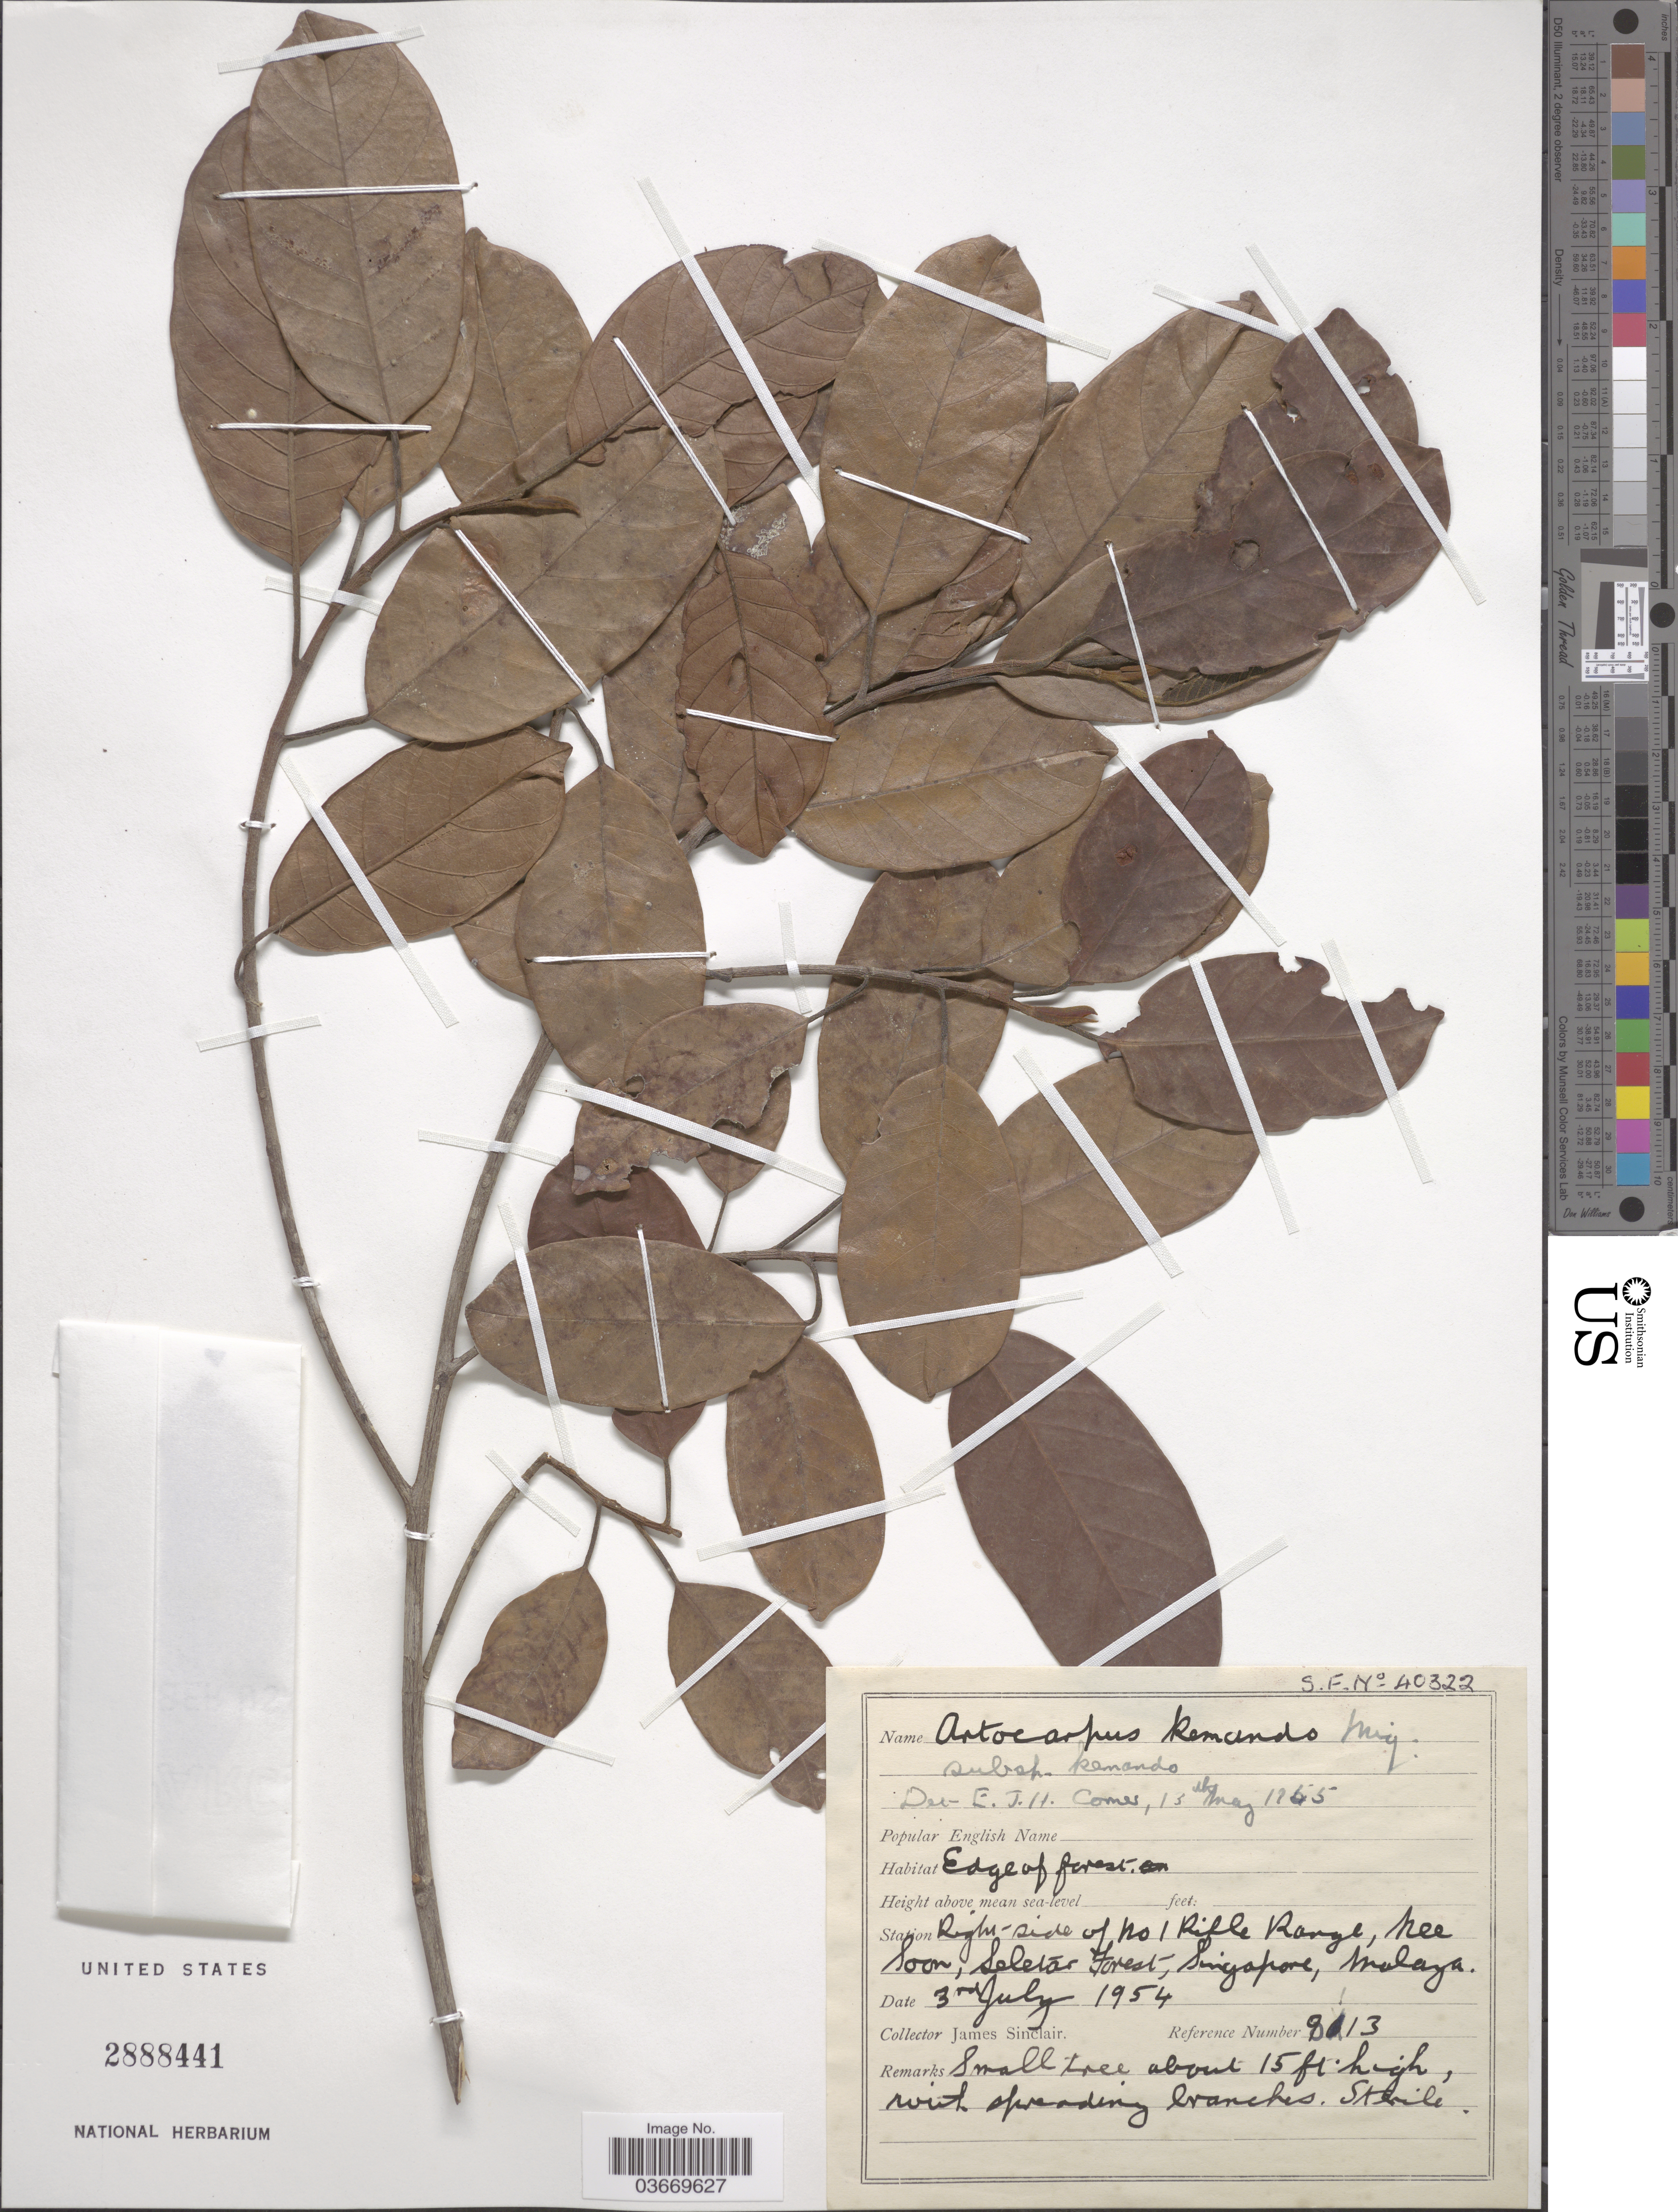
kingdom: Plantae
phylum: Tracheophyta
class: Magnoliopsida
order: Rosales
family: Moraceae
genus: Artocarpus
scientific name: Artocarpus kemando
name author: Miq.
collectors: J. Sinclair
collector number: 9113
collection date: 1954-07-03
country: Singapore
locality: Station Right side of no 1 Rifle Range, Nee Soon, Seletor Forest, Singapore, Malaya.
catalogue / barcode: US 2888441